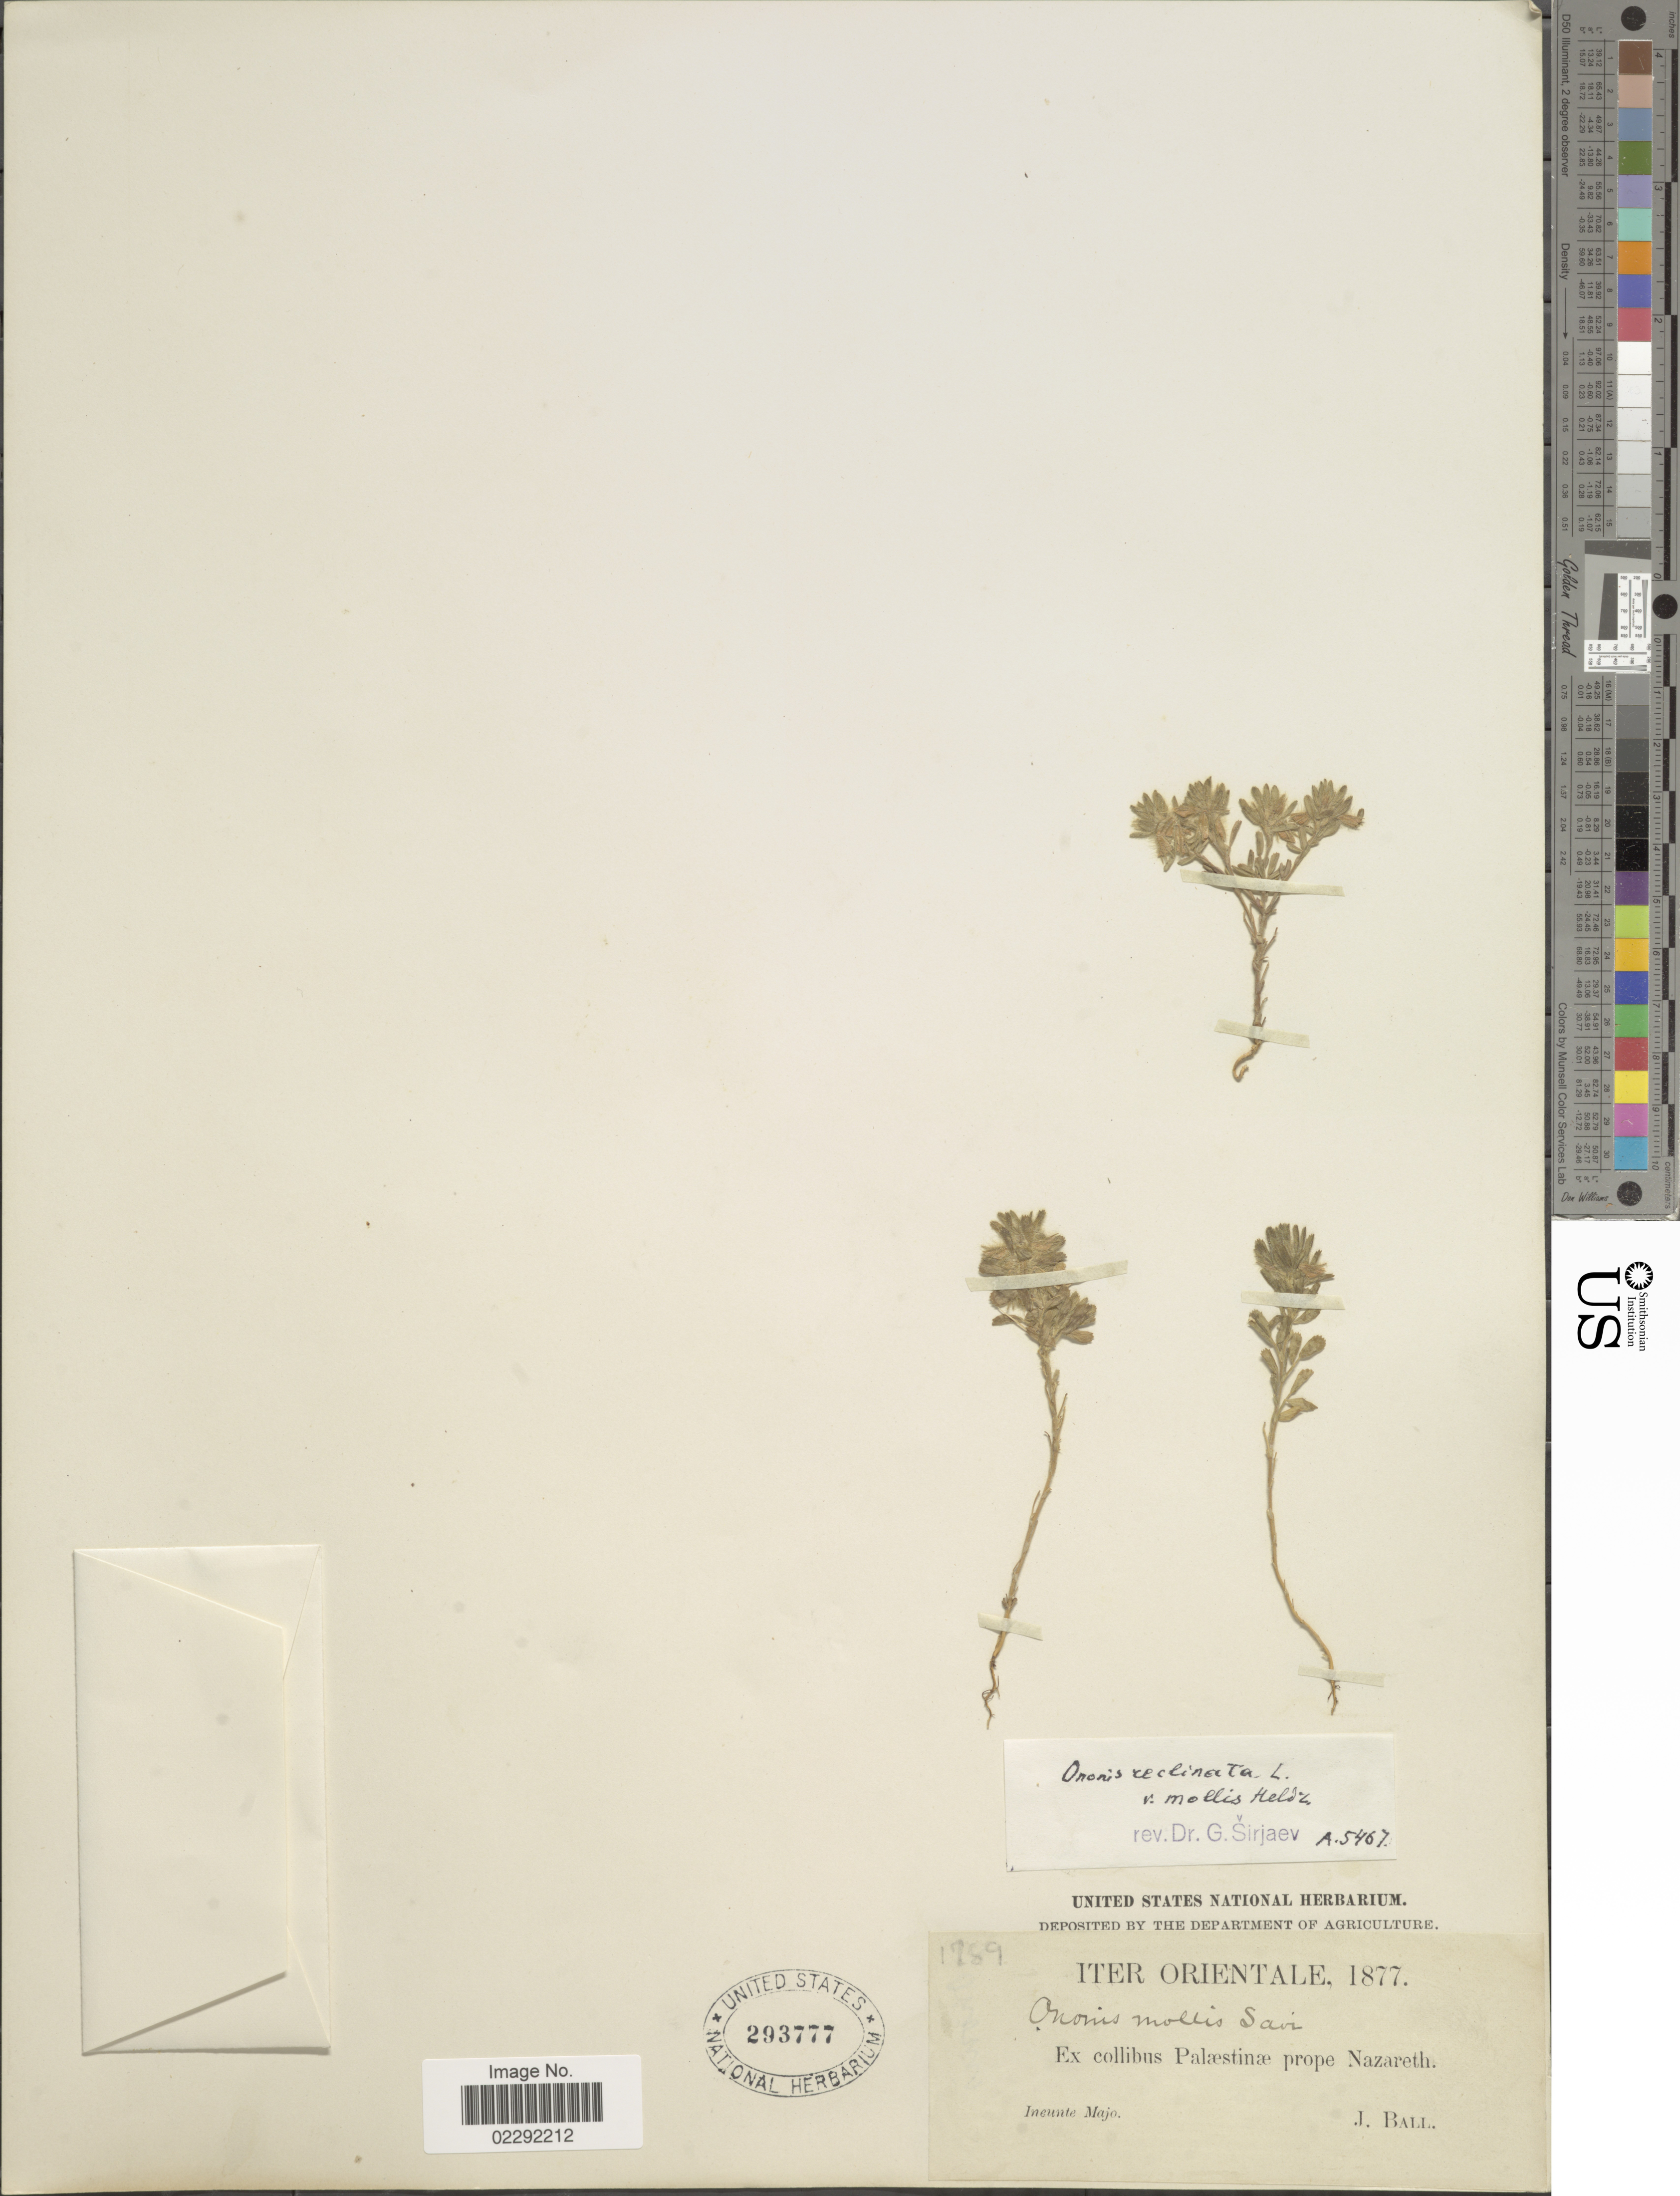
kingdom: Plantae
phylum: Tracheophyta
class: Magnoliopsida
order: Fabales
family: Fabaceae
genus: Ononis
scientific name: Ononis reclinata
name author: L.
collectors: J. Ball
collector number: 1759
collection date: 1877-05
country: Israel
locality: Orientale. Ex collibus Palaestinae prope Nazareth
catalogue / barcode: US 293777